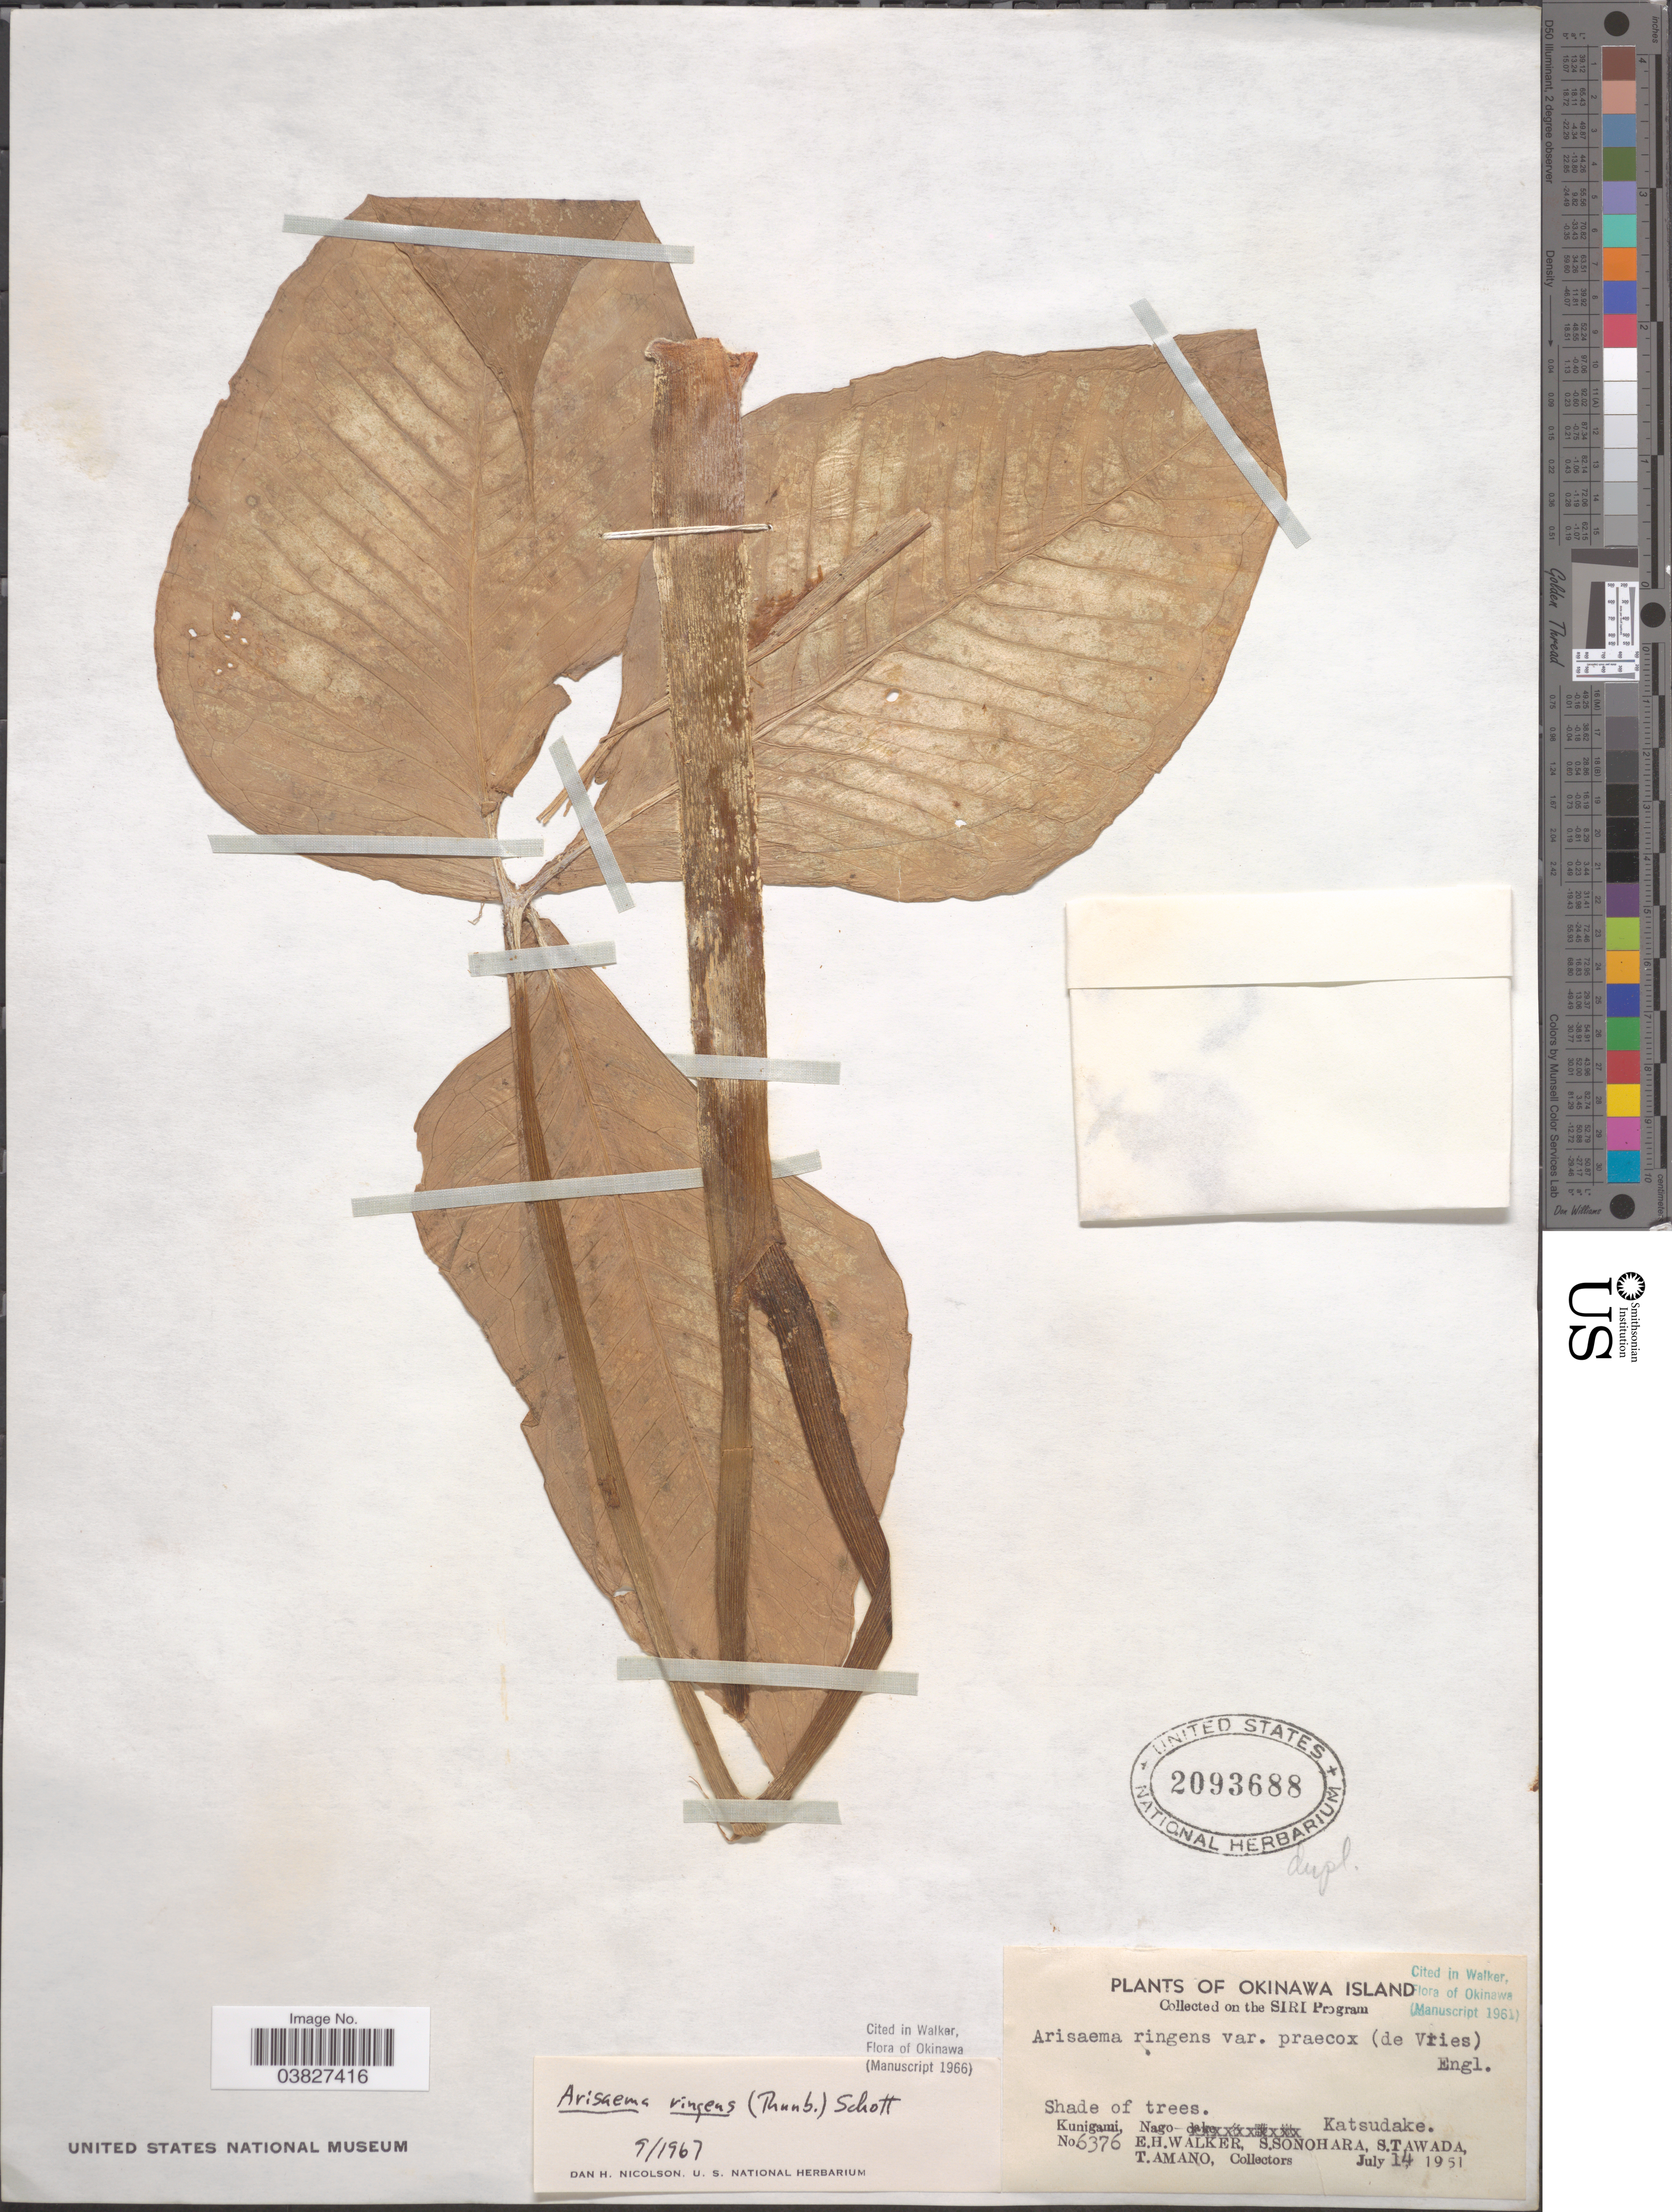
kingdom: Plantae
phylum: Tracheophyta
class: Liliopsida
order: Alismatales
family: Araceae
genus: Arisaema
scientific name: Arisaema ringens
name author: (Thunb.) Schott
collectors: E. H. Walker, S. Sonohara, S. Tawada & T. Amano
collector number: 6376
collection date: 1951-07-14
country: Japan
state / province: Okinawa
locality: Okinawa Island. Kunigami, Nago. Katsudake.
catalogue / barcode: US 2093688